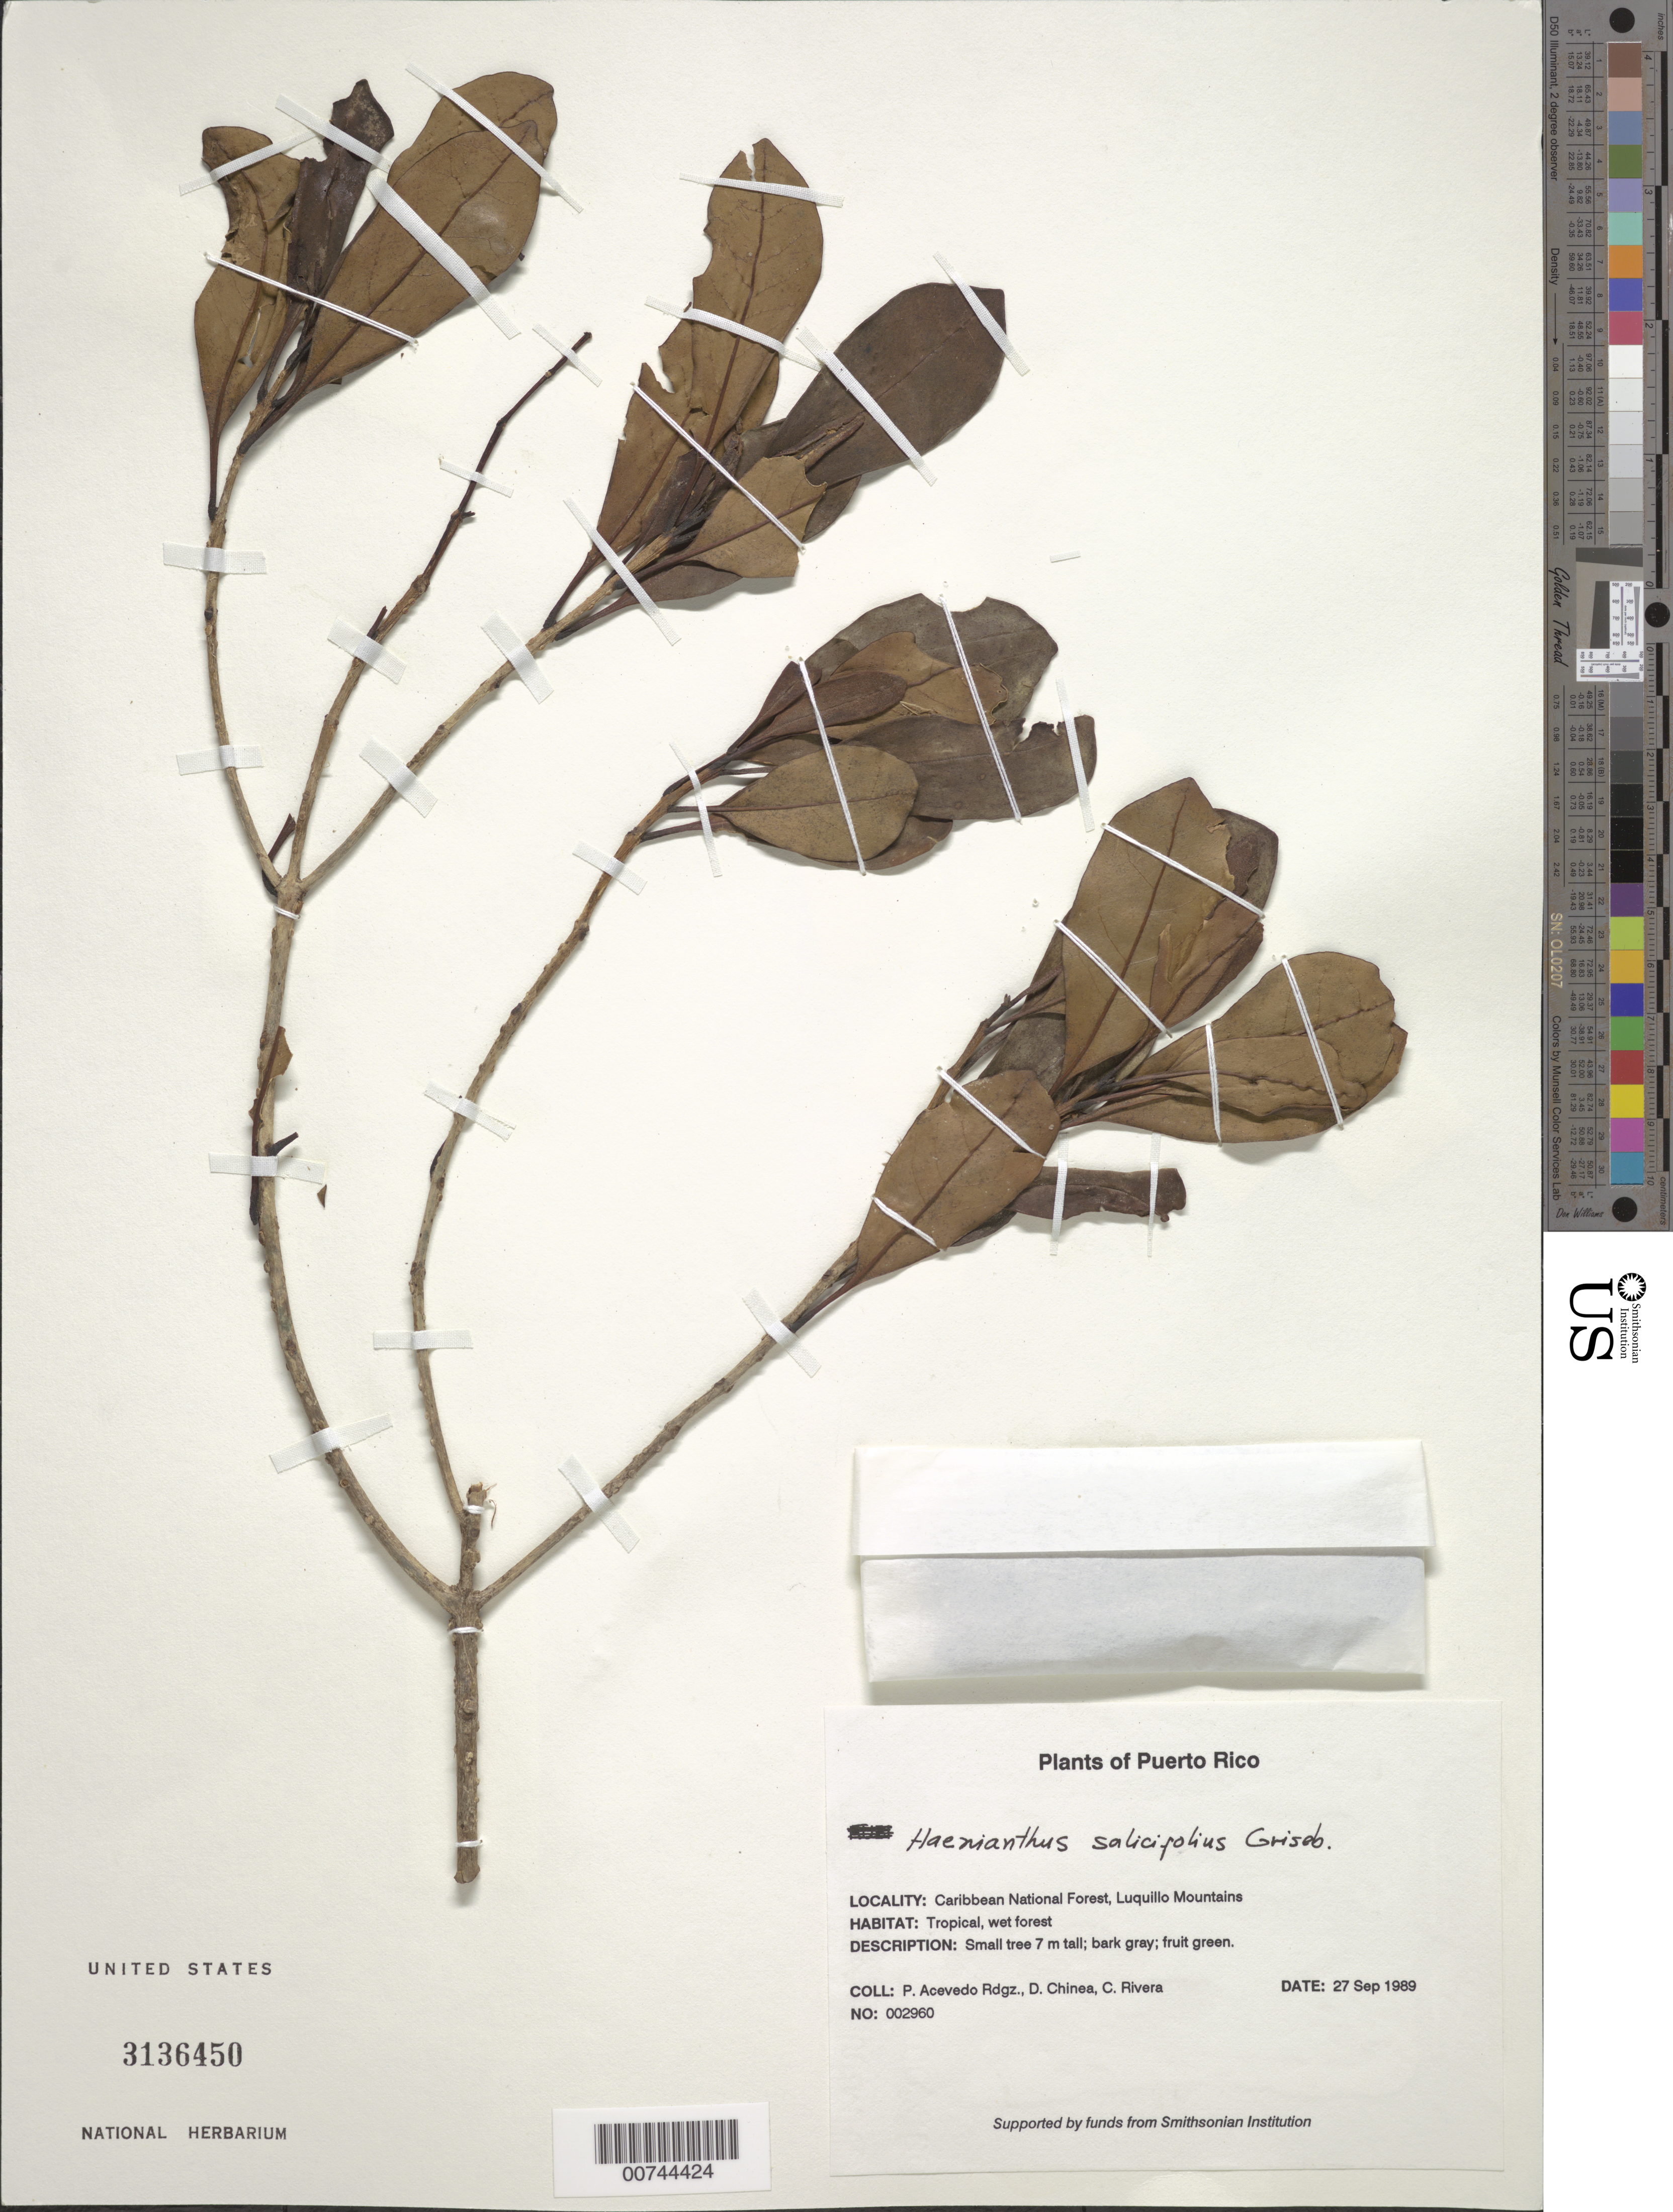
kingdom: Plantae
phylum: Tracheophyta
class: Magnoliopsida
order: Lamiales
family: Oleaceae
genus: Haenianthus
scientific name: Haenianthus salicifolius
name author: Griseb.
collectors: P. Acevedo-Rodr., D. Chinea & C. Rivera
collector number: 2960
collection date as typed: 27 Sep 1989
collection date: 1989-09-27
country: Puerto Rico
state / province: Río Grande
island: Puerto Rico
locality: Río Grande; Caribbean National Forest, Luquillo Mountains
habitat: Tropical, wet forest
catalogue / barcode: US 3136450